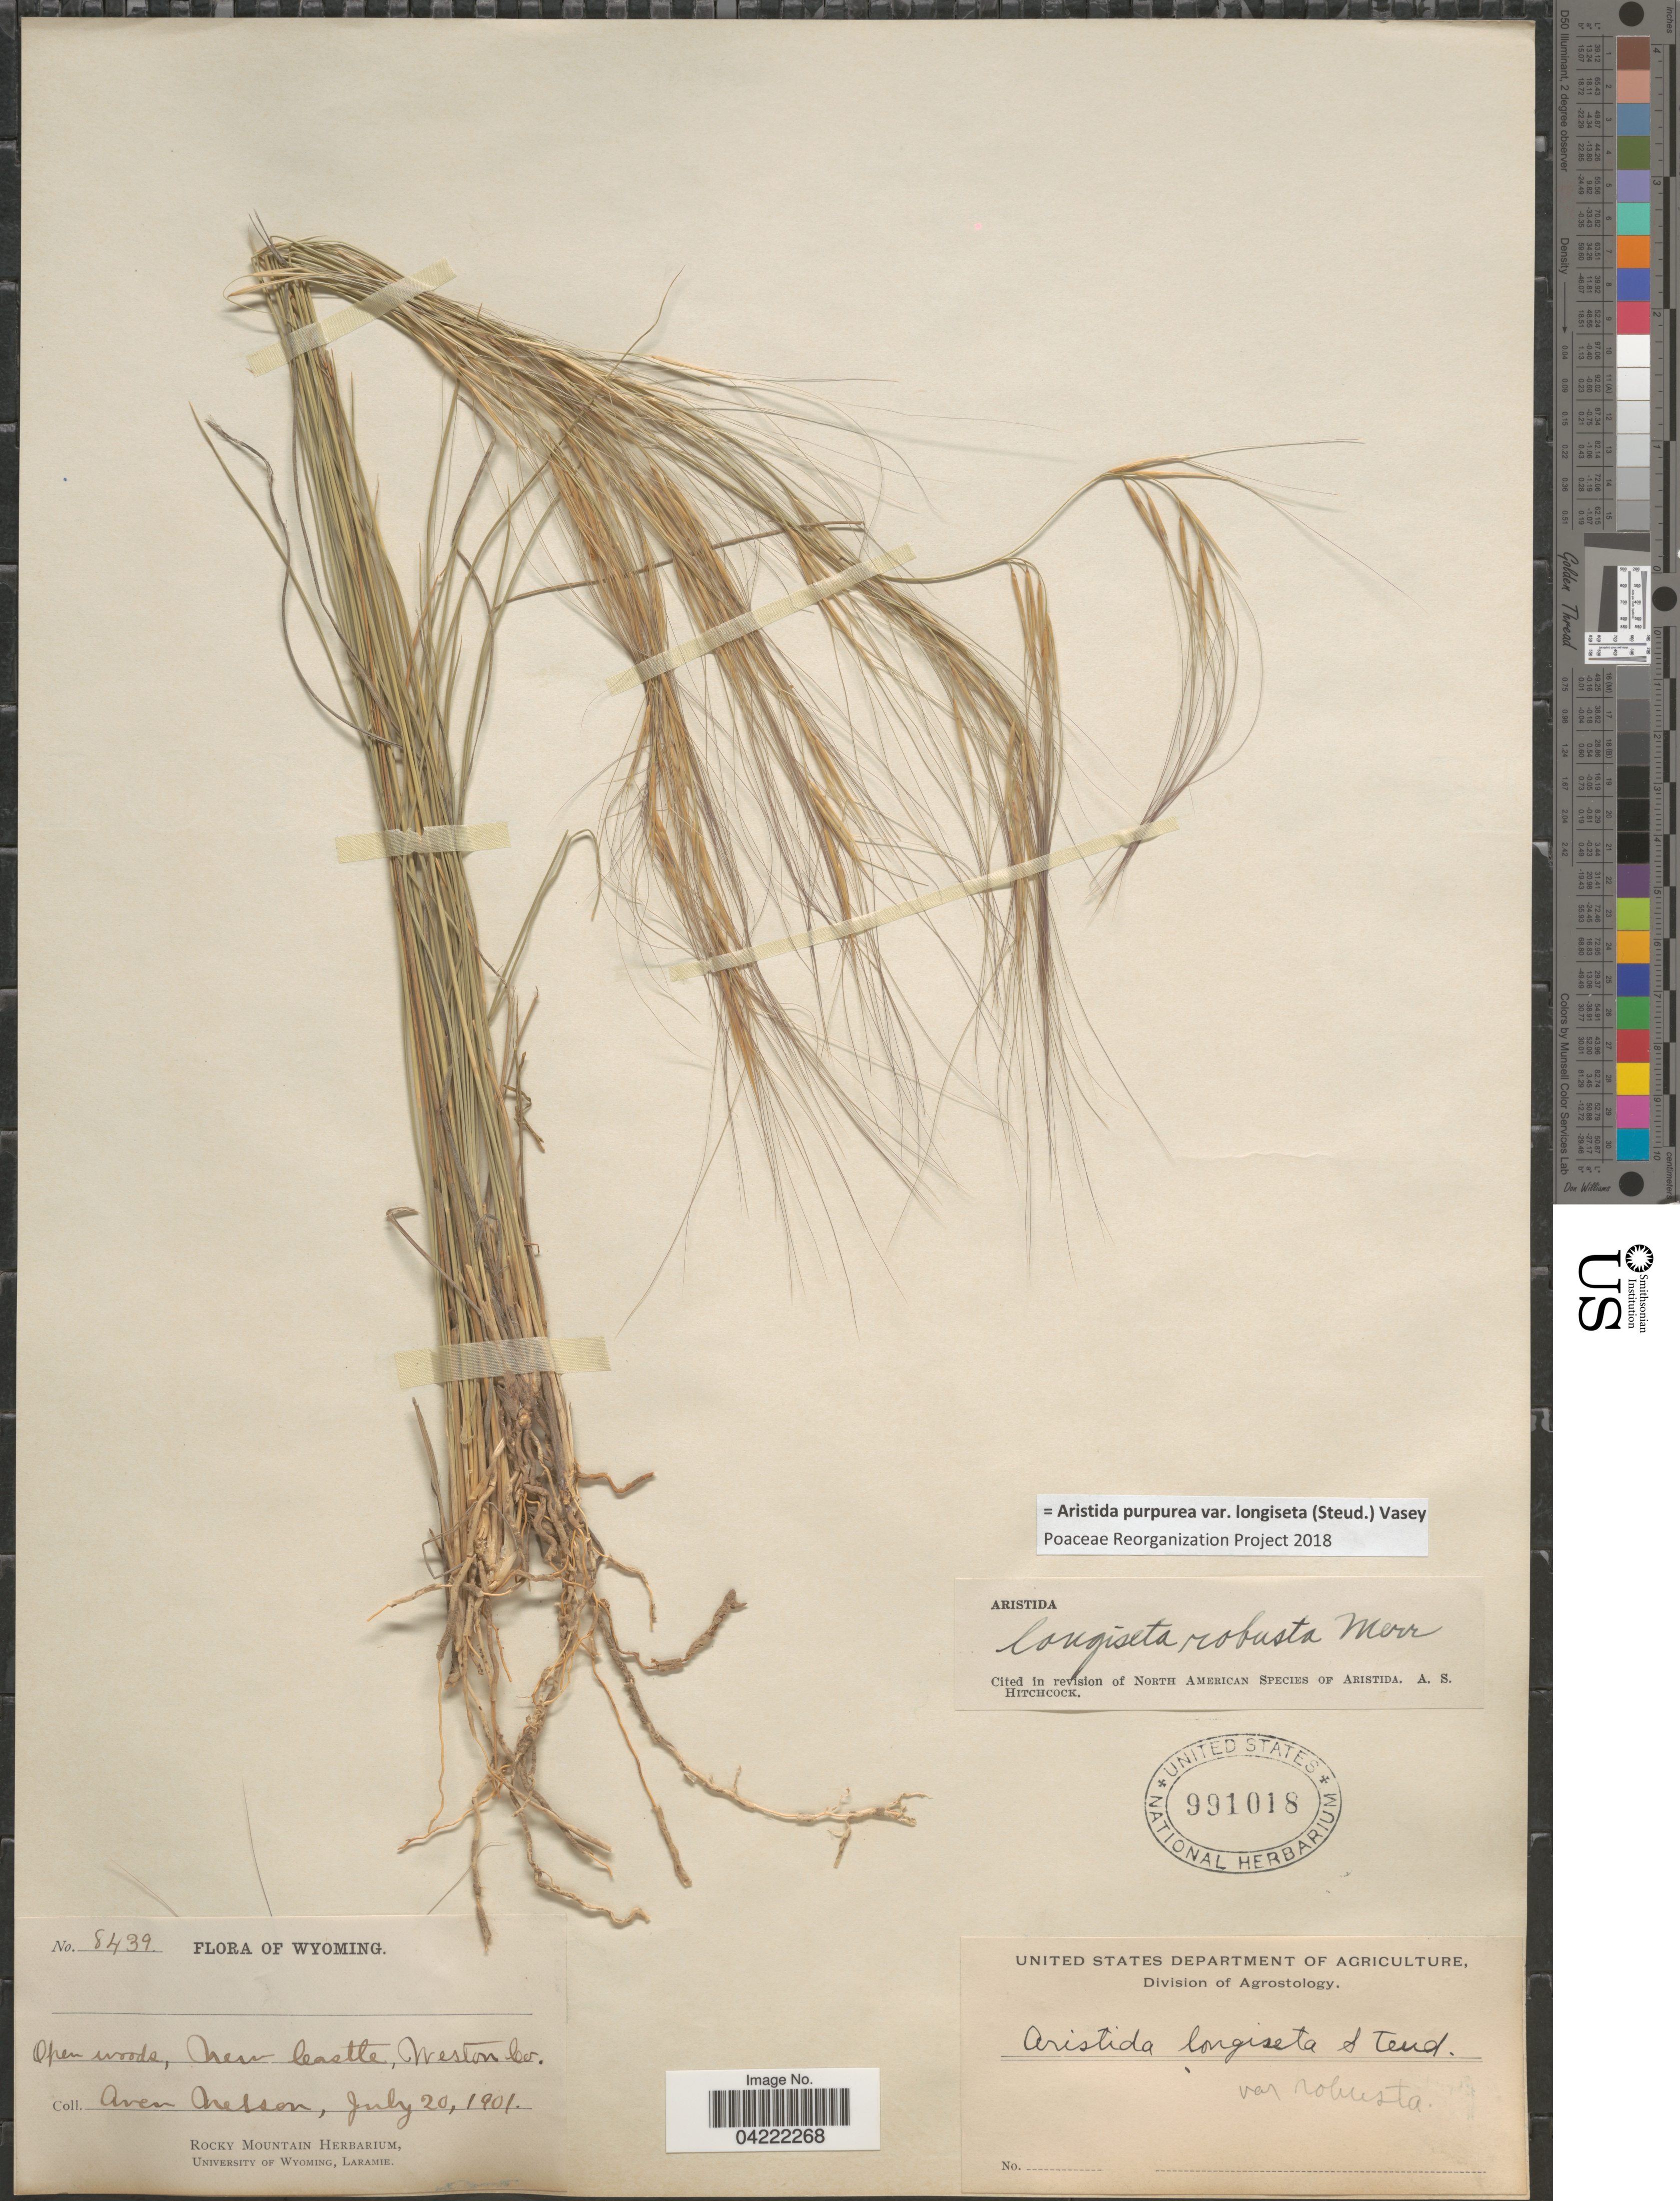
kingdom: Plantae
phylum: Tracheophyta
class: Liliopsida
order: Poales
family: Poaceae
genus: Aristida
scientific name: Aristida purpurea var. longiseta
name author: (Steud.) Vasey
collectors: A. Nelson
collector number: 8439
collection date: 1901-07-20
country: United States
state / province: Wyoming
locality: Open woods, New Castle, Weston Co.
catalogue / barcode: US 991018